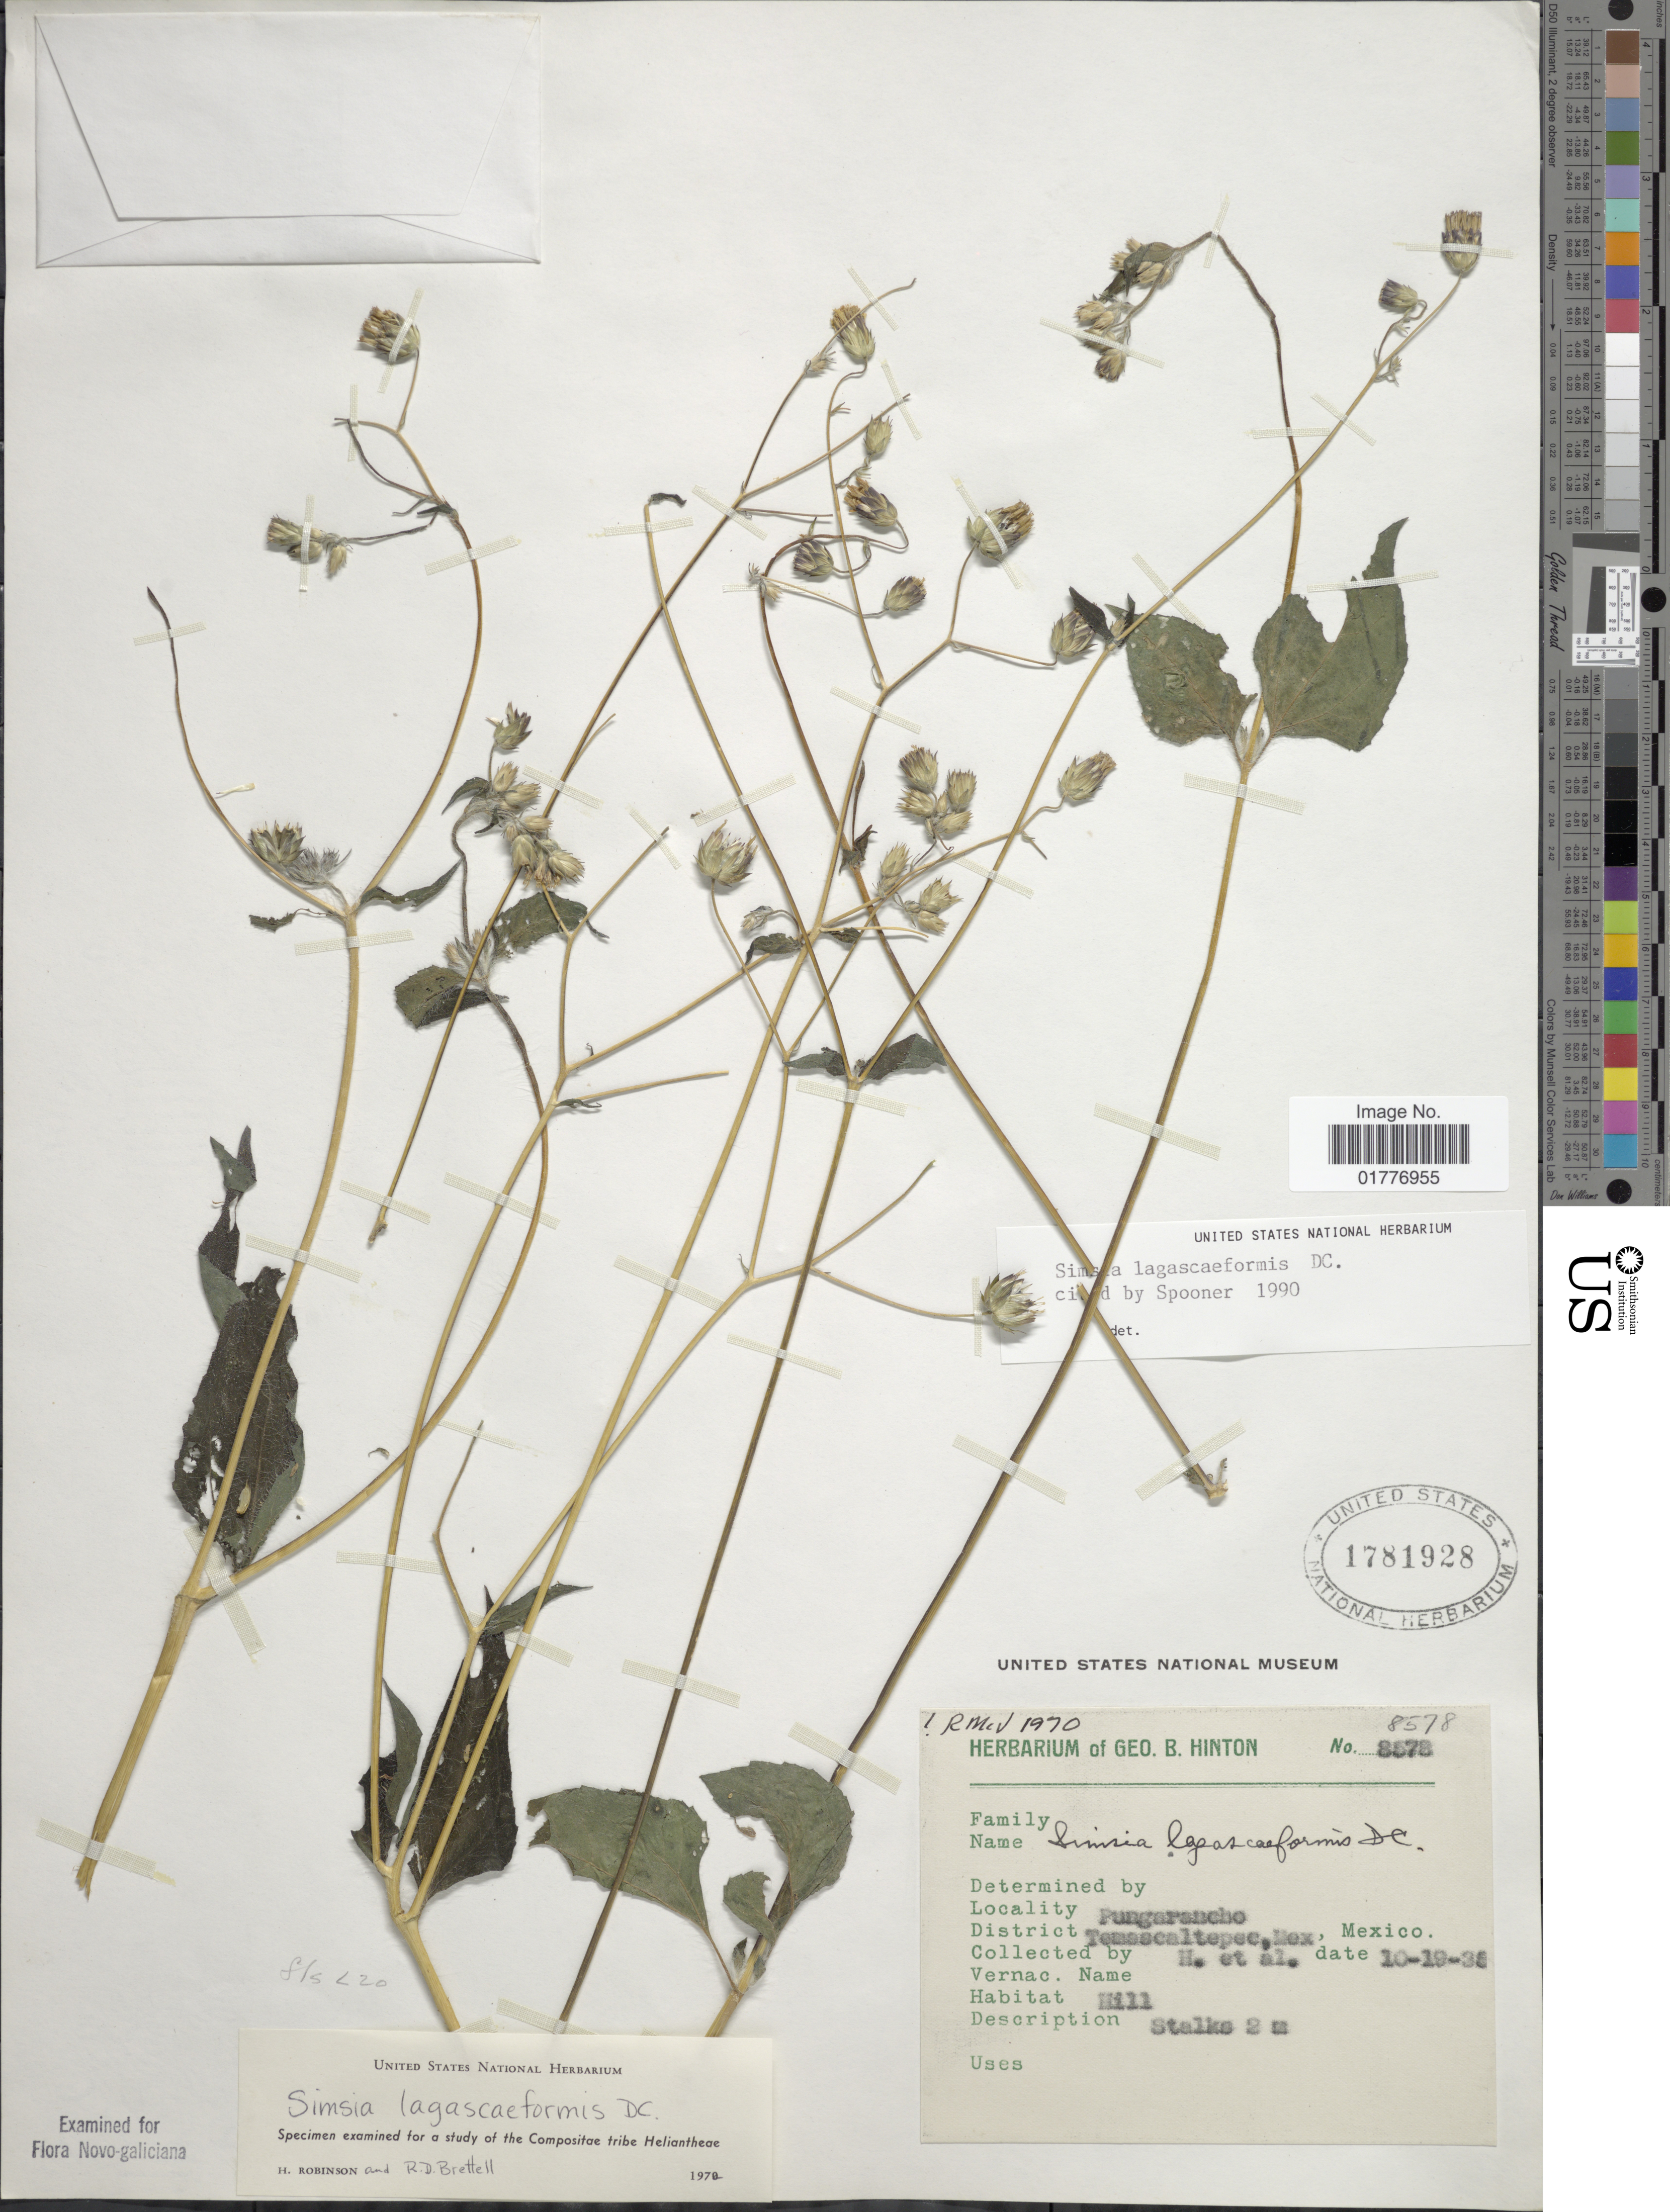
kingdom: Plantae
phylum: Tracheophyta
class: Magnoliopsida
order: Asterales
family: Asteraceae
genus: Simsia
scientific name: Simsia lagasceiformis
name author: DC.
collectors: G. B. Hinton & et al.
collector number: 8578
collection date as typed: Transcribed d/m/y: 19/10/38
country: Mexico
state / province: México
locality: Pungarancia, District Temascaltepec, Mex., Mexico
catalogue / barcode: US 1781928